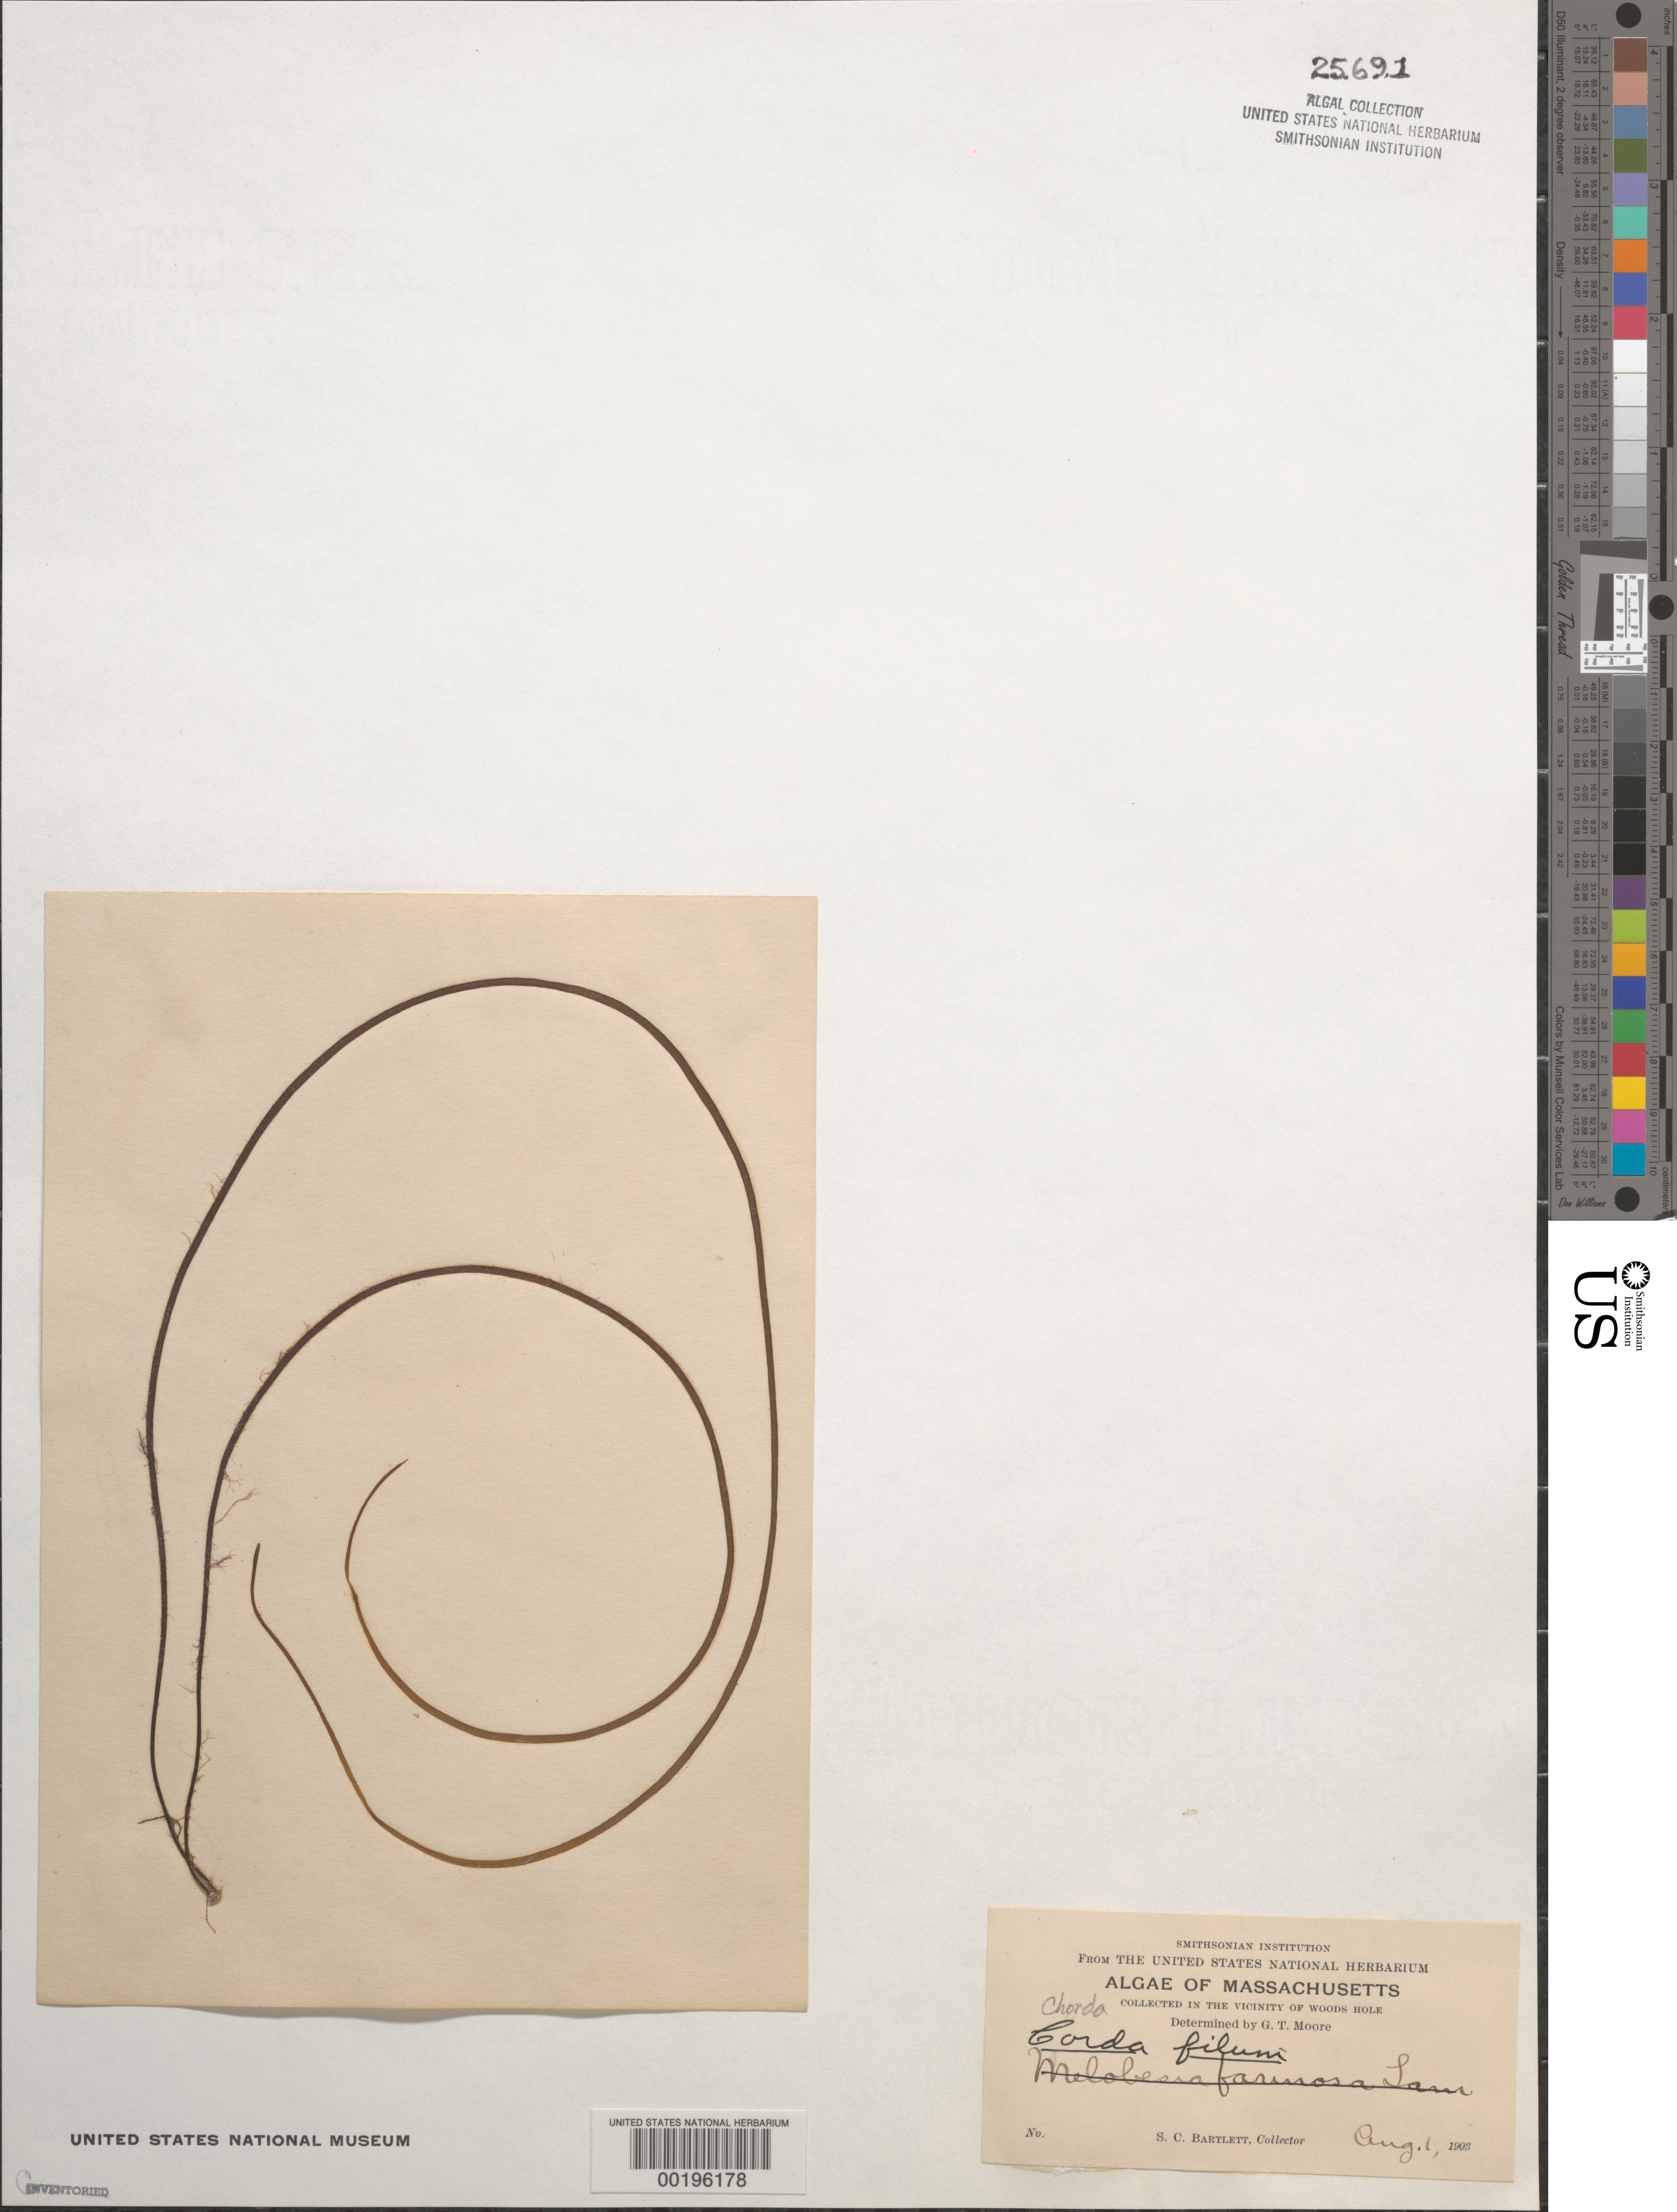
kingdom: Chromista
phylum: Ochrophyta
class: Phaeophyceae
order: Laminariales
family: Chordaceae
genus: Chorda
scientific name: Chorda filum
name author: (L.) Stackh.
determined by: Moore, G. T.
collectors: S. C. Bartlett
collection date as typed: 01 Aug 1903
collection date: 1903-08-01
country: United States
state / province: Massachusetts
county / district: Barnstable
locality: Woods Hole area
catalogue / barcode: US 25691